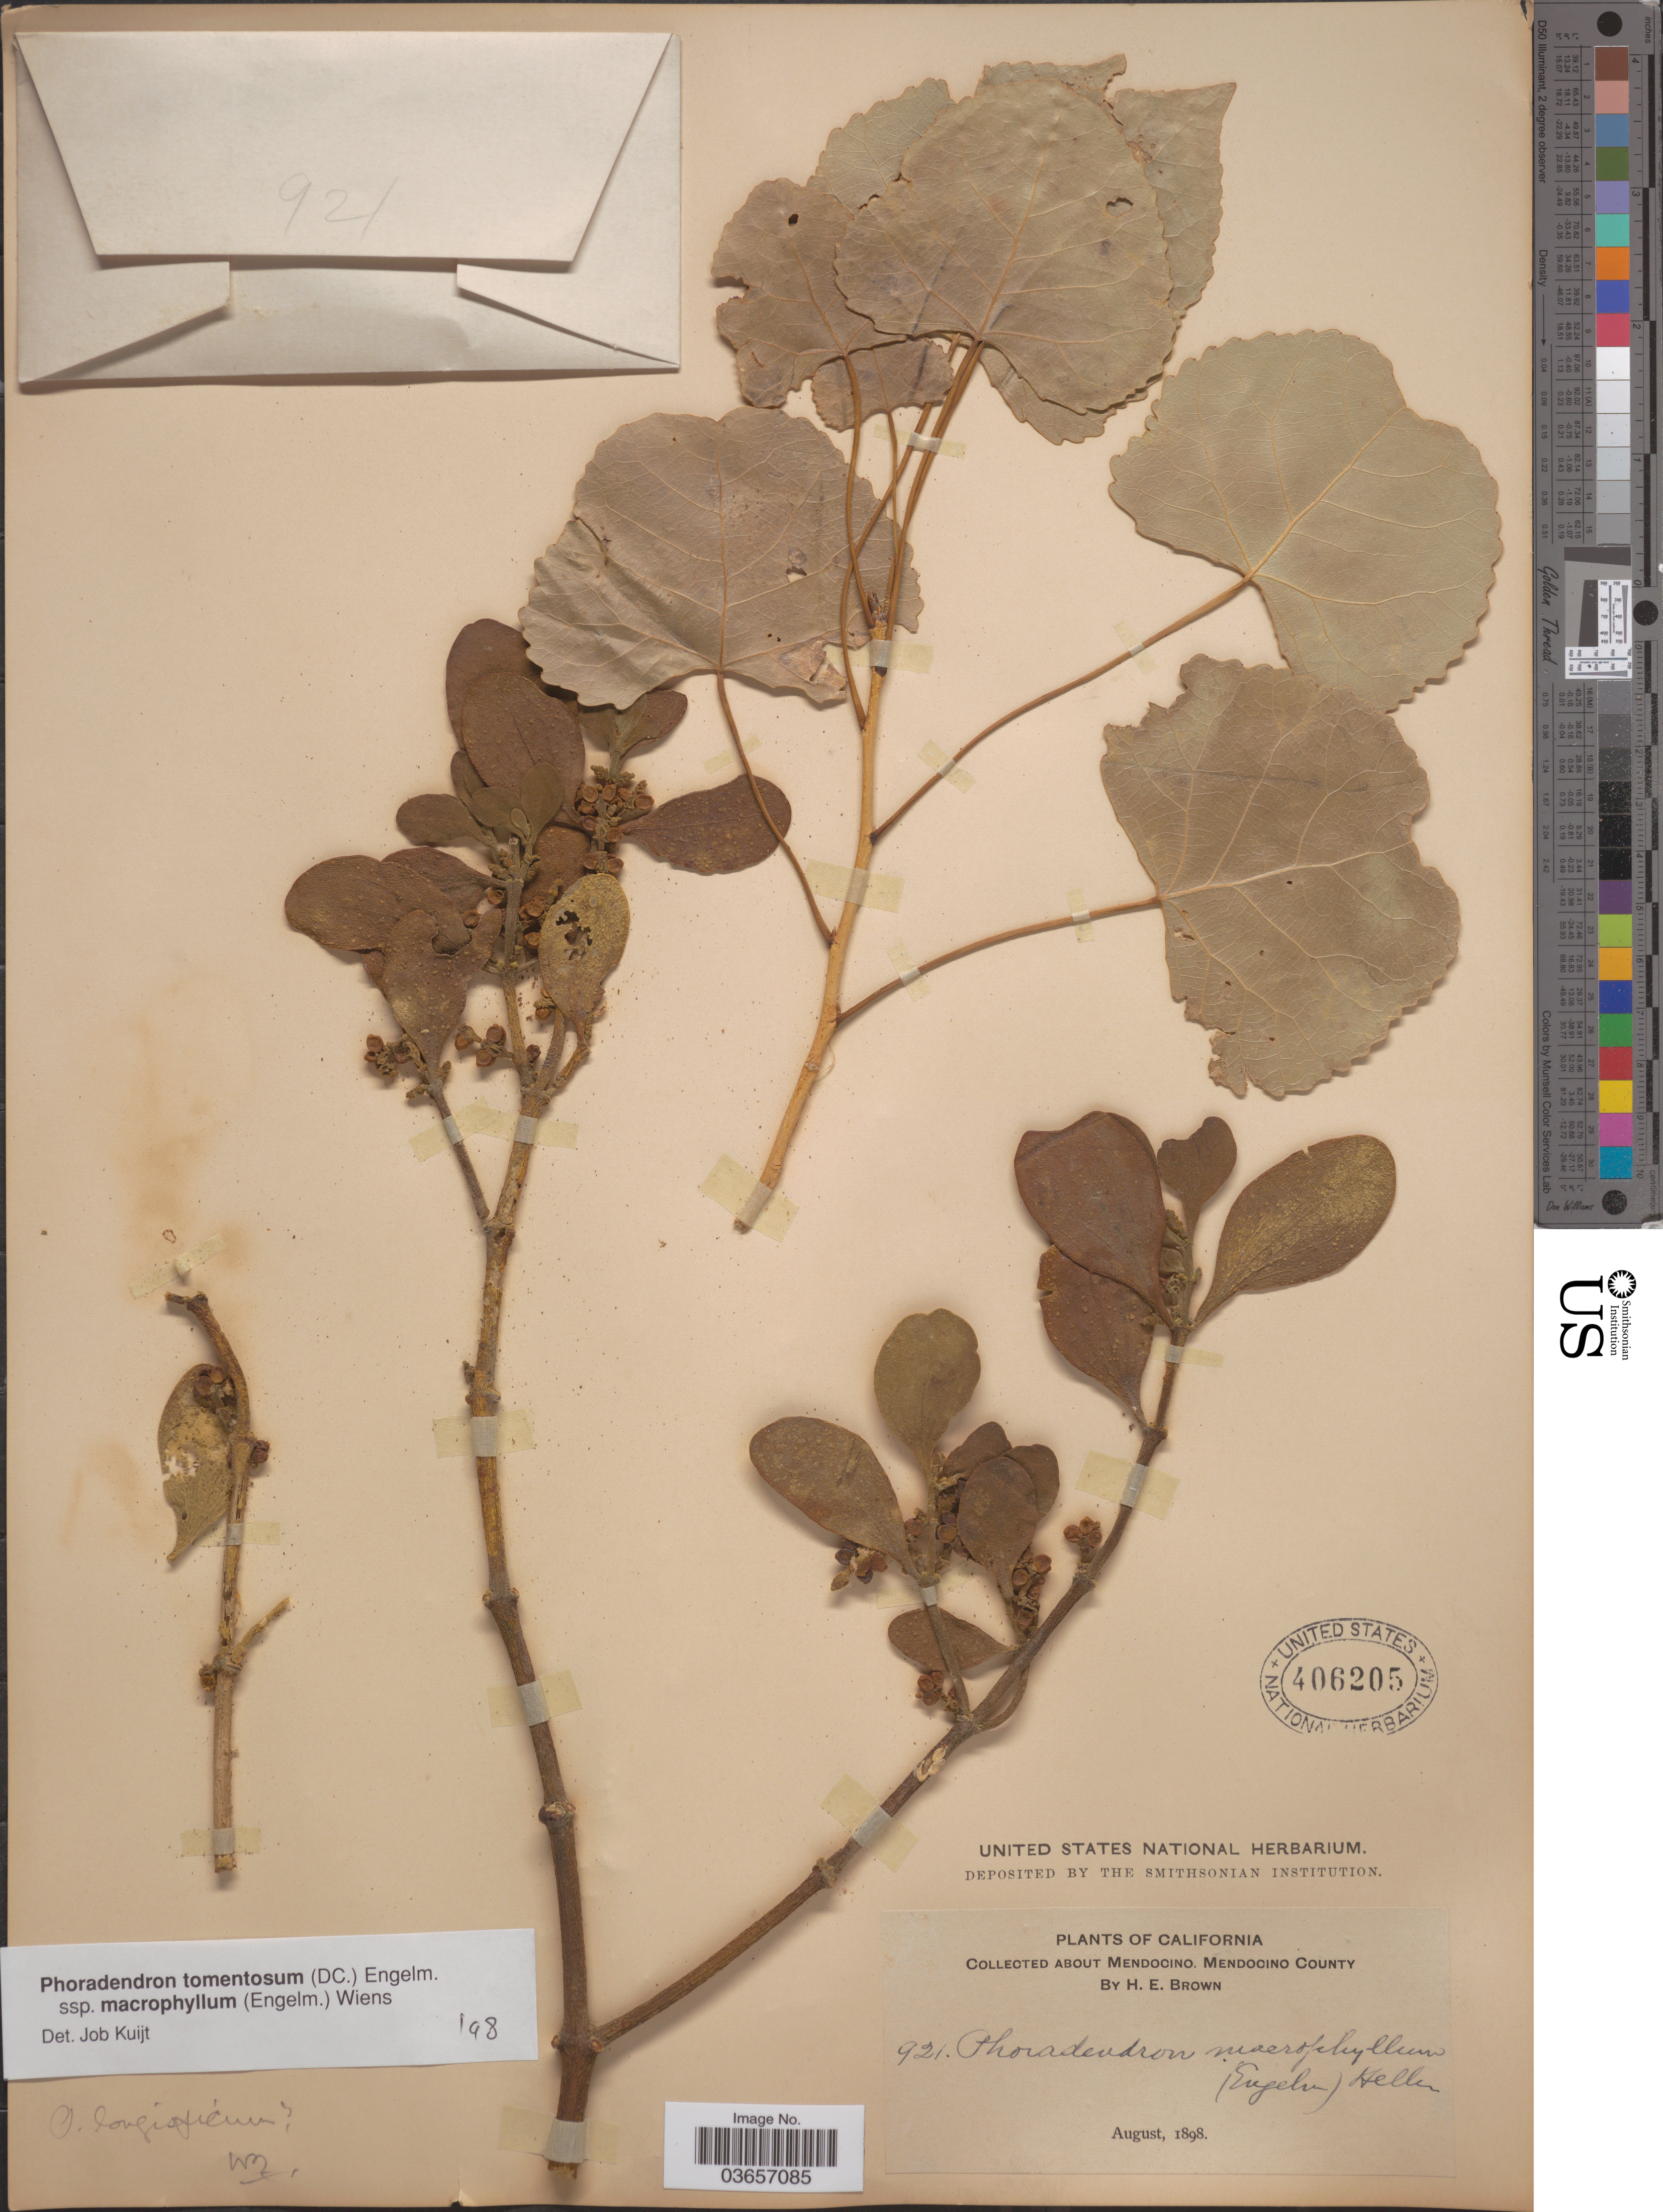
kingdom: Plantae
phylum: Tracheophyta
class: Magnoliopsida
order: Santalales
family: Viscaceae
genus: Phoradendron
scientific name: Phoradendron tomentosum subsp. macrophyllum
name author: DC.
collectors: H. E. Brown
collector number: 721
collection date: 1898-08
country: United States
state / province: California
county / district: Mendocino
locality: About Mendocino, Mendocino County.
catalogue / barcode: US 406205